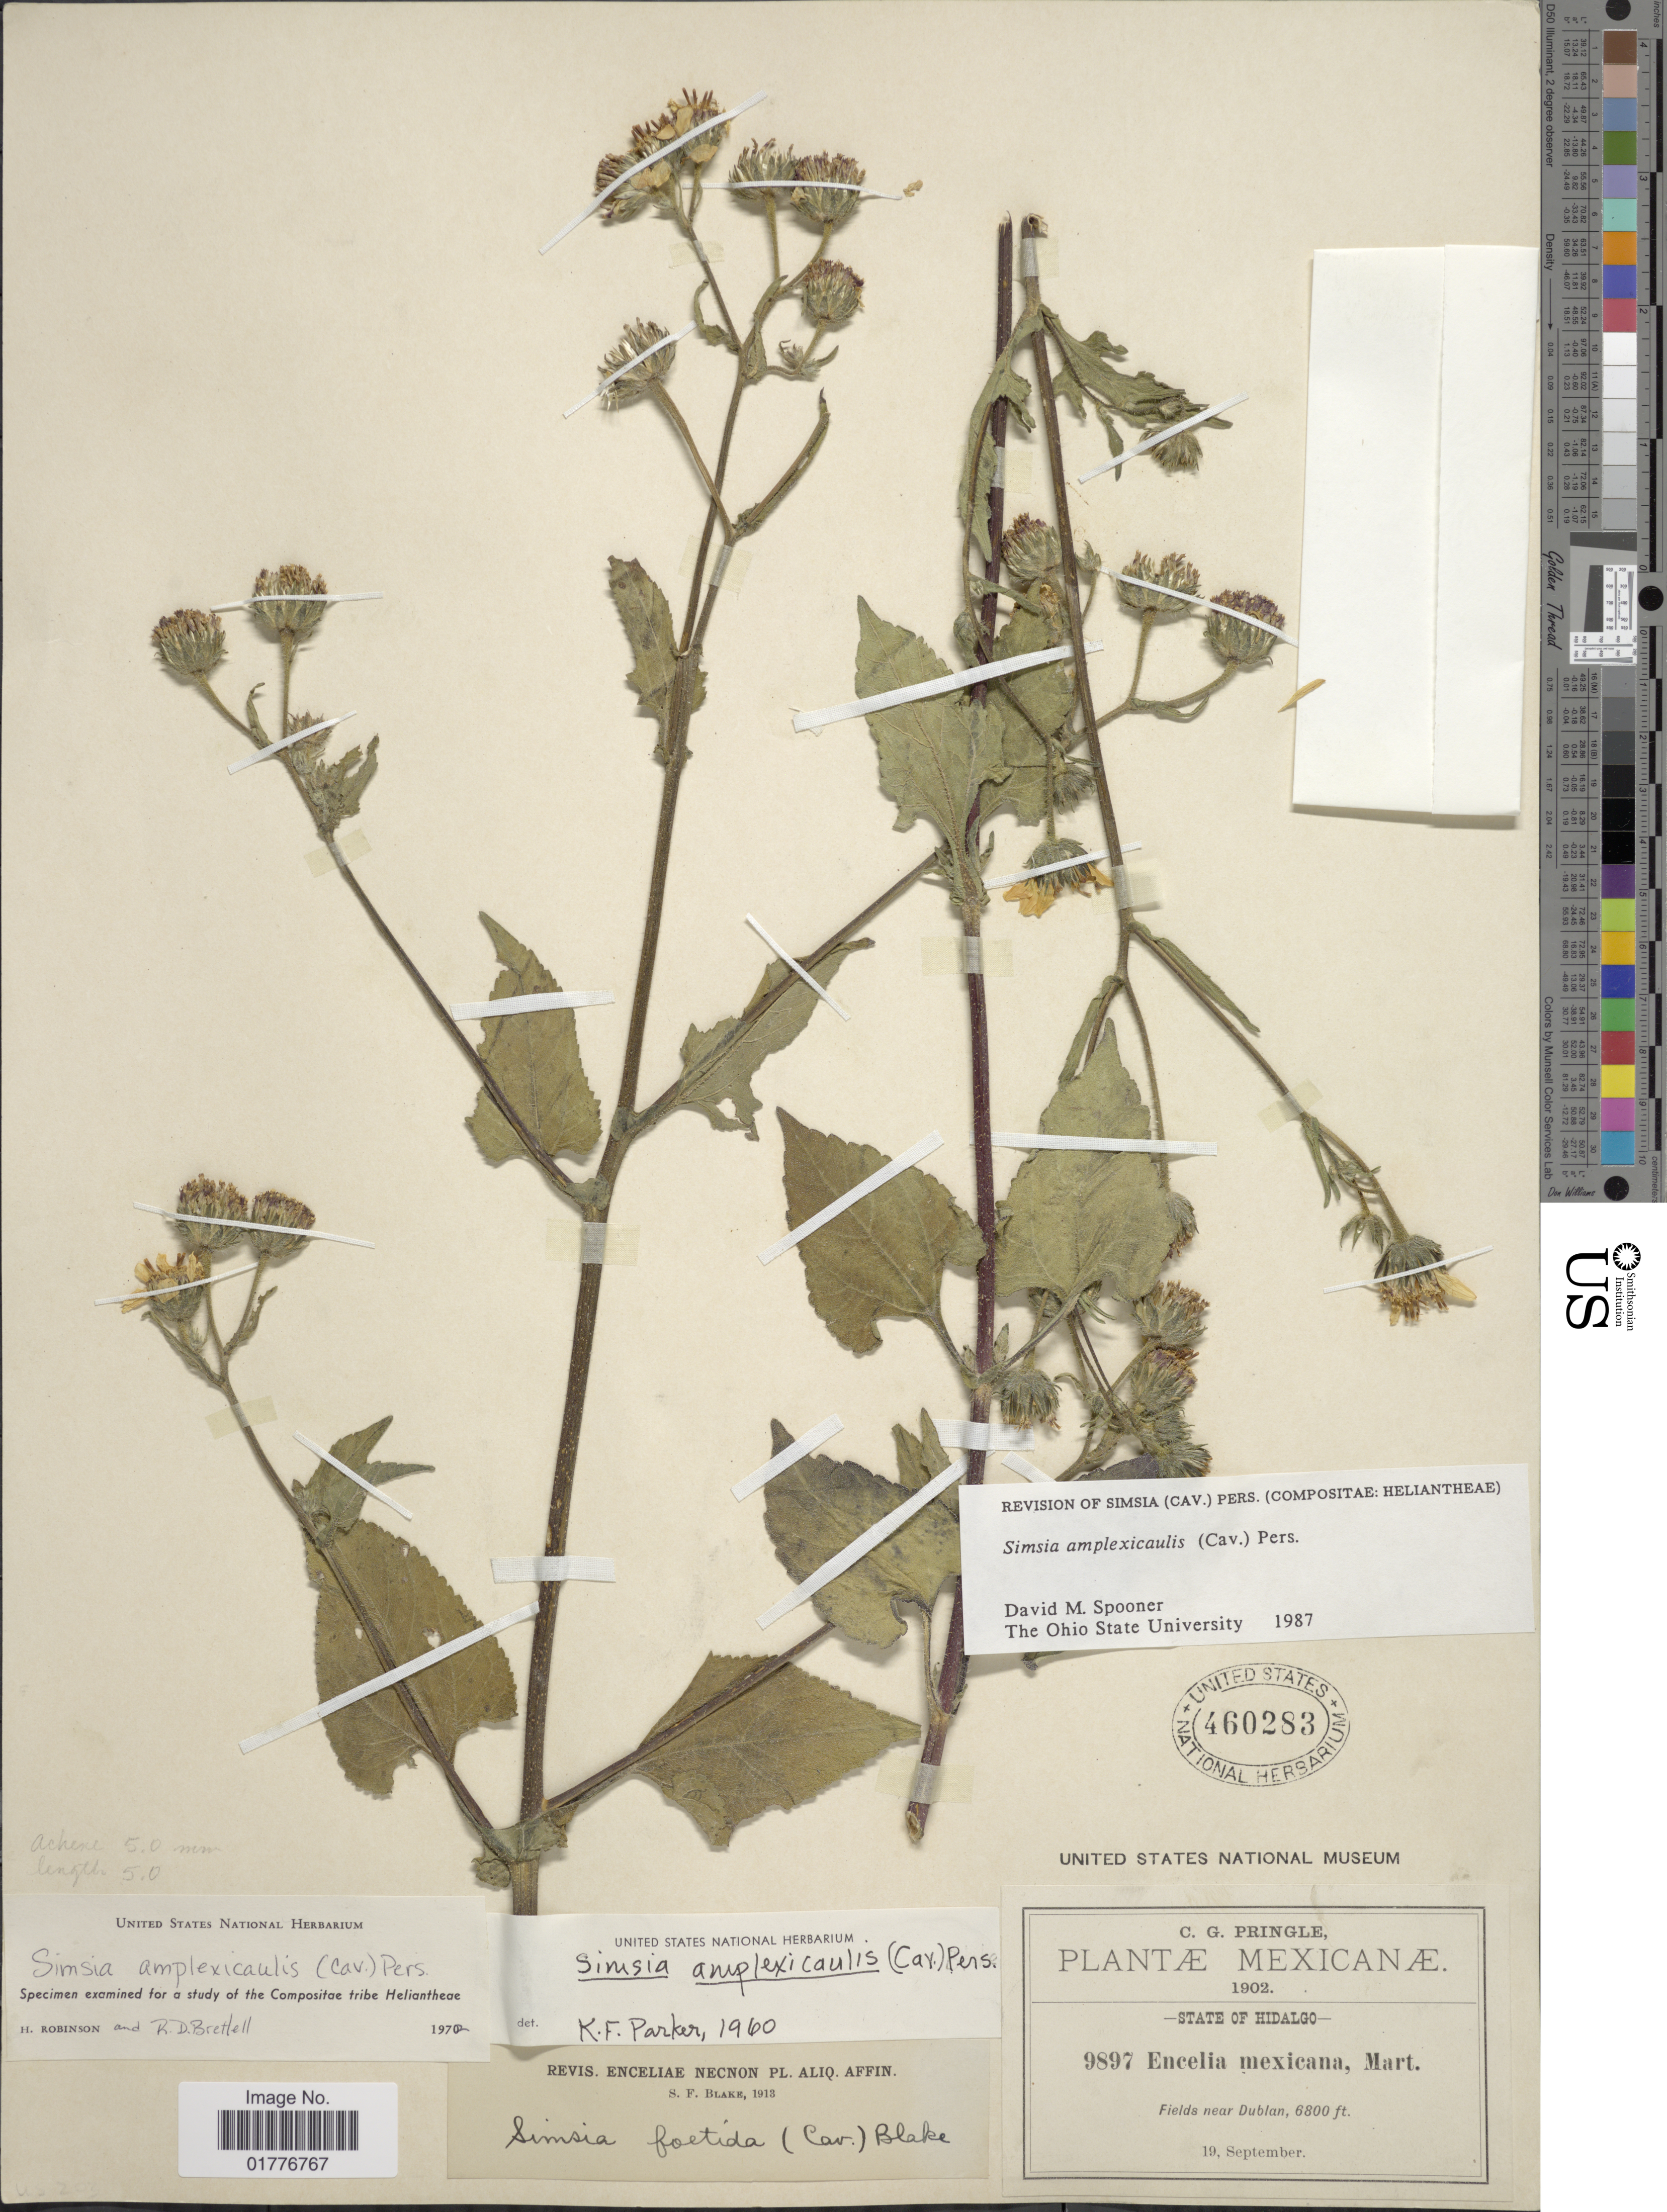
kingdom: Plantae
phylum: Tracheophyta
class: Magnoliopsida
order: Asterales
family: Asteraceae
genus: Simsia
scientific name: Simsia amplexicaulis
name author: (Cav.) Pers.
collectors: C. G. Pringle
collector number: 9897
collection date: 1902-09-19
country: Mexico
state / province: Hidalgo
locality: fields near Dublan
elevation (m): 2073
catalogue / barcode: US 460283